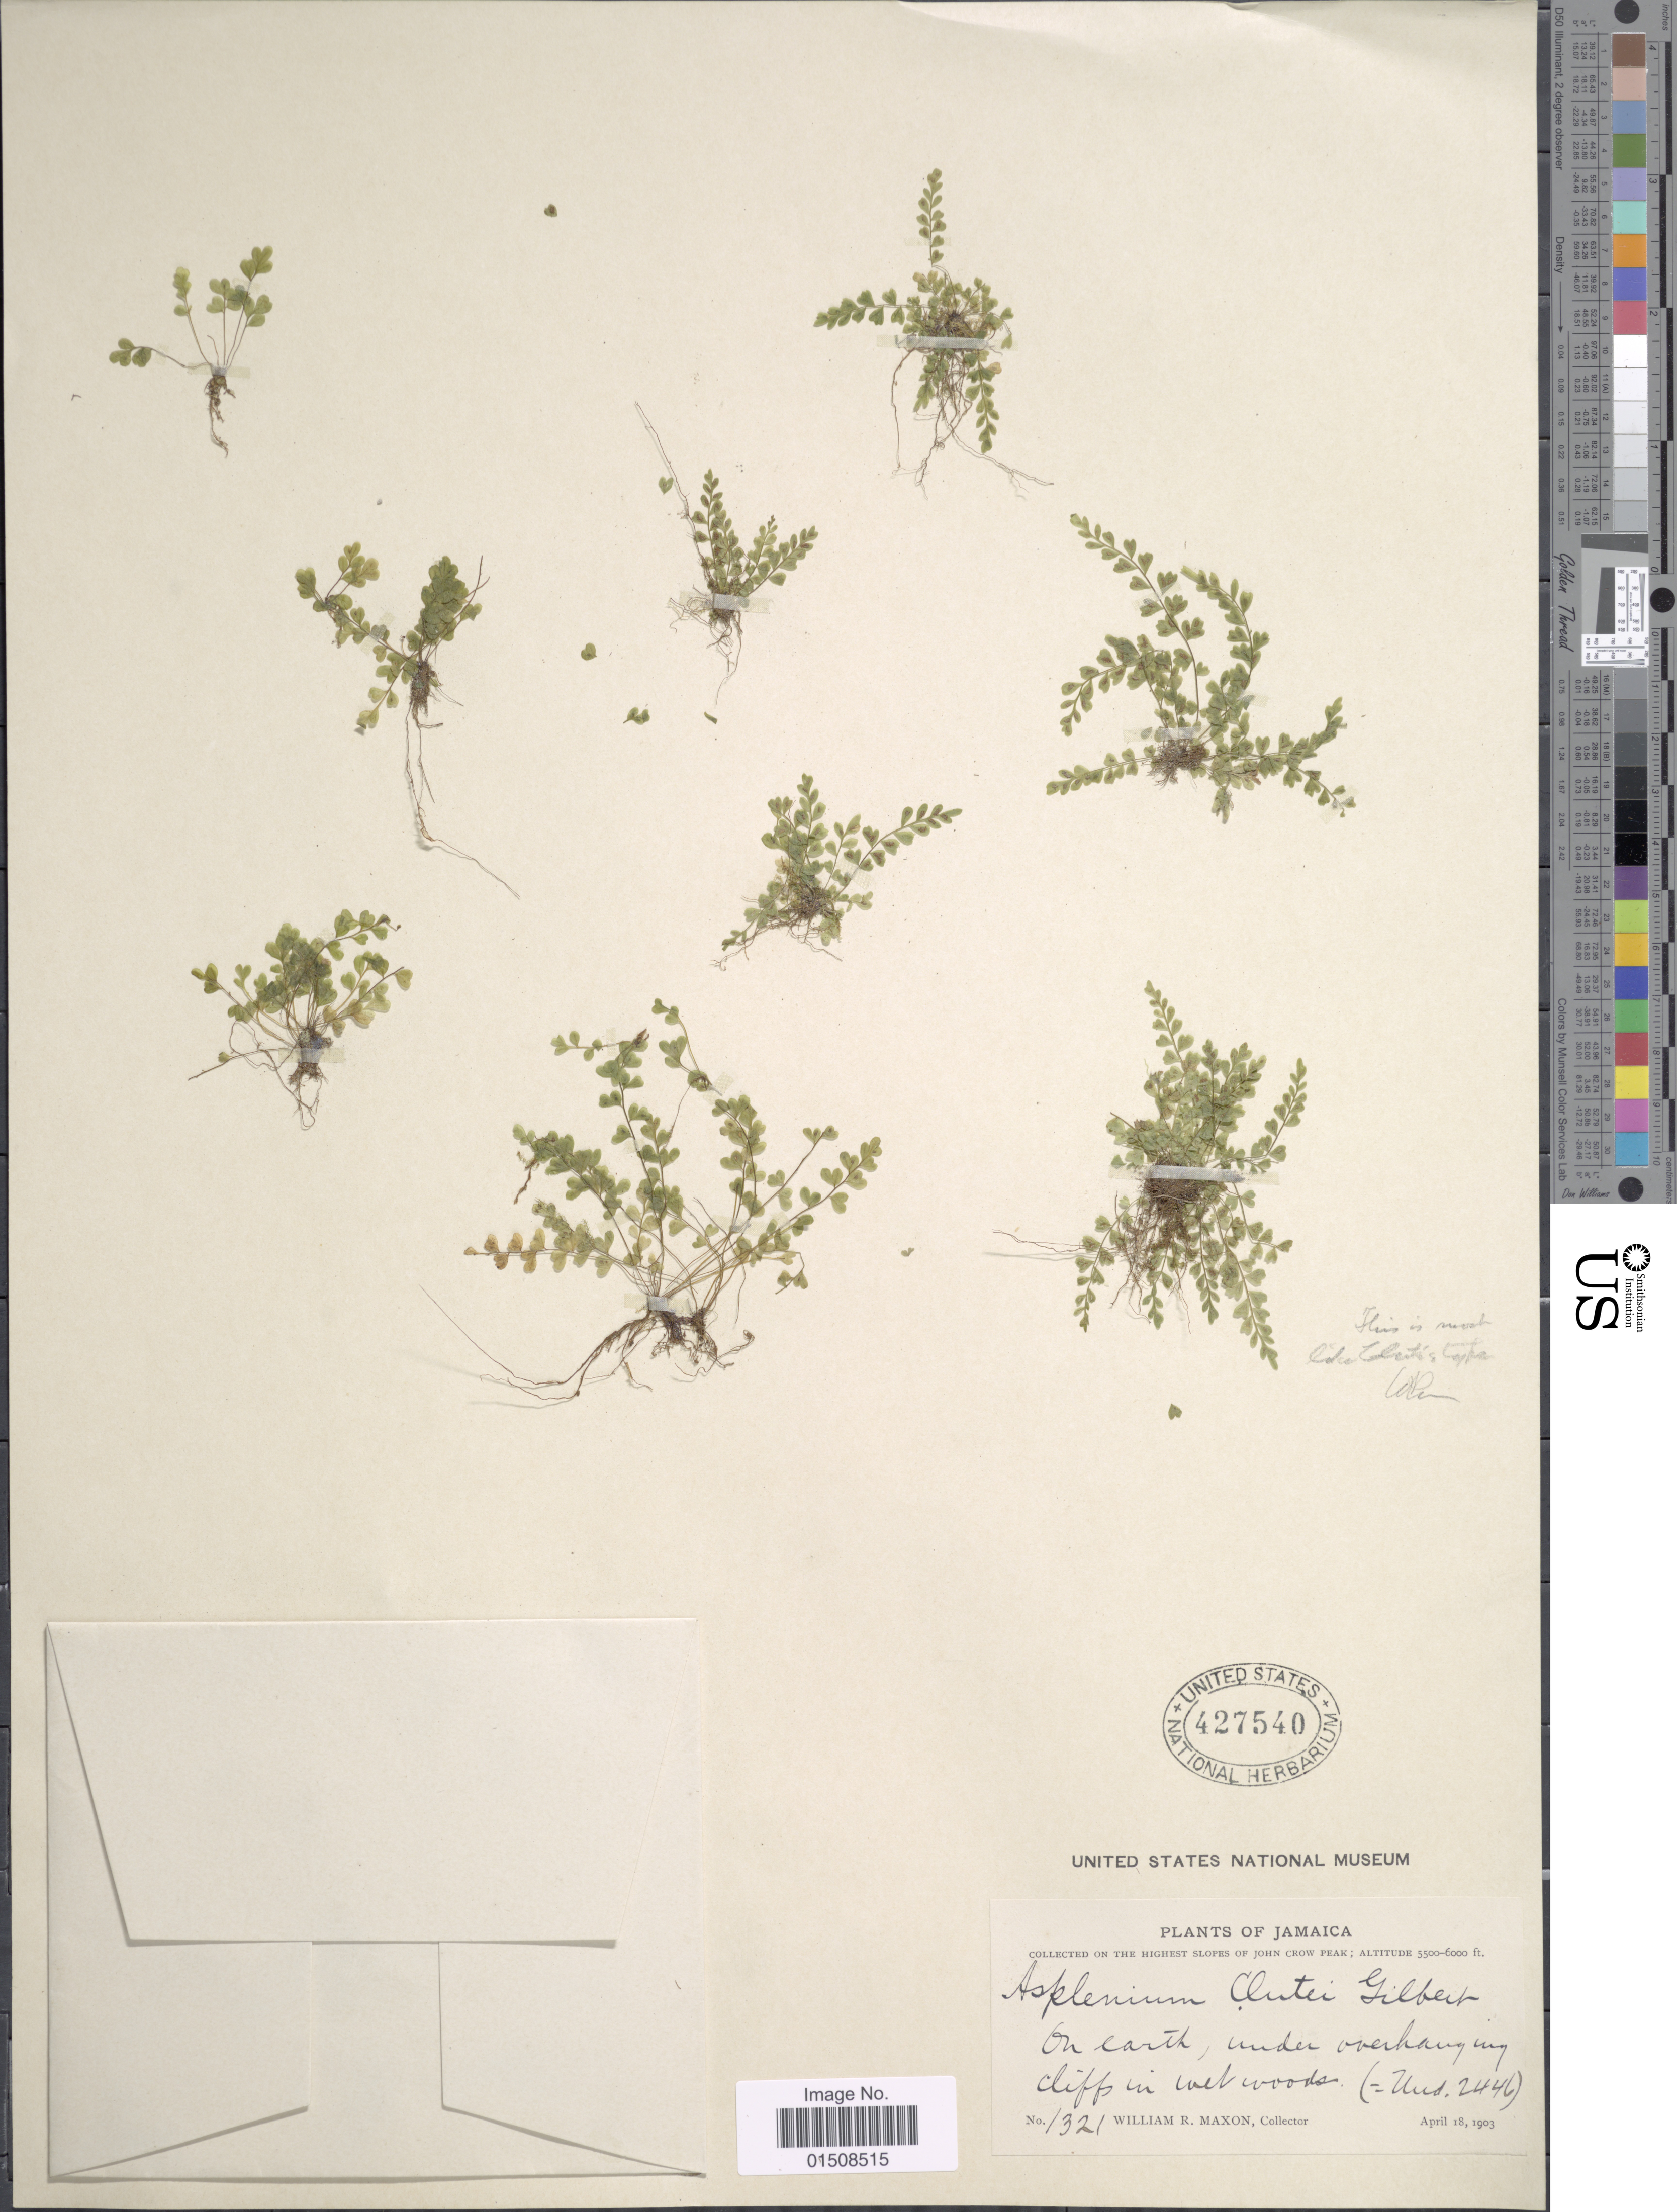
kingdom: Plantae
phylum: Tracheophyta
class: Polypodiopsida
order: Polypodiales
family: Aspleniaceae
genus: Asplenium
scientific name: Asplenium clutei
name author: Gilbert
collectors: W. R. Maxon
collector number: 1321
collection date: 1903-04-18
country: Jamaica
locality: On the highest slopes of John Crow Peak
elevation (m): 1676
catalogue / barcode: US 427540